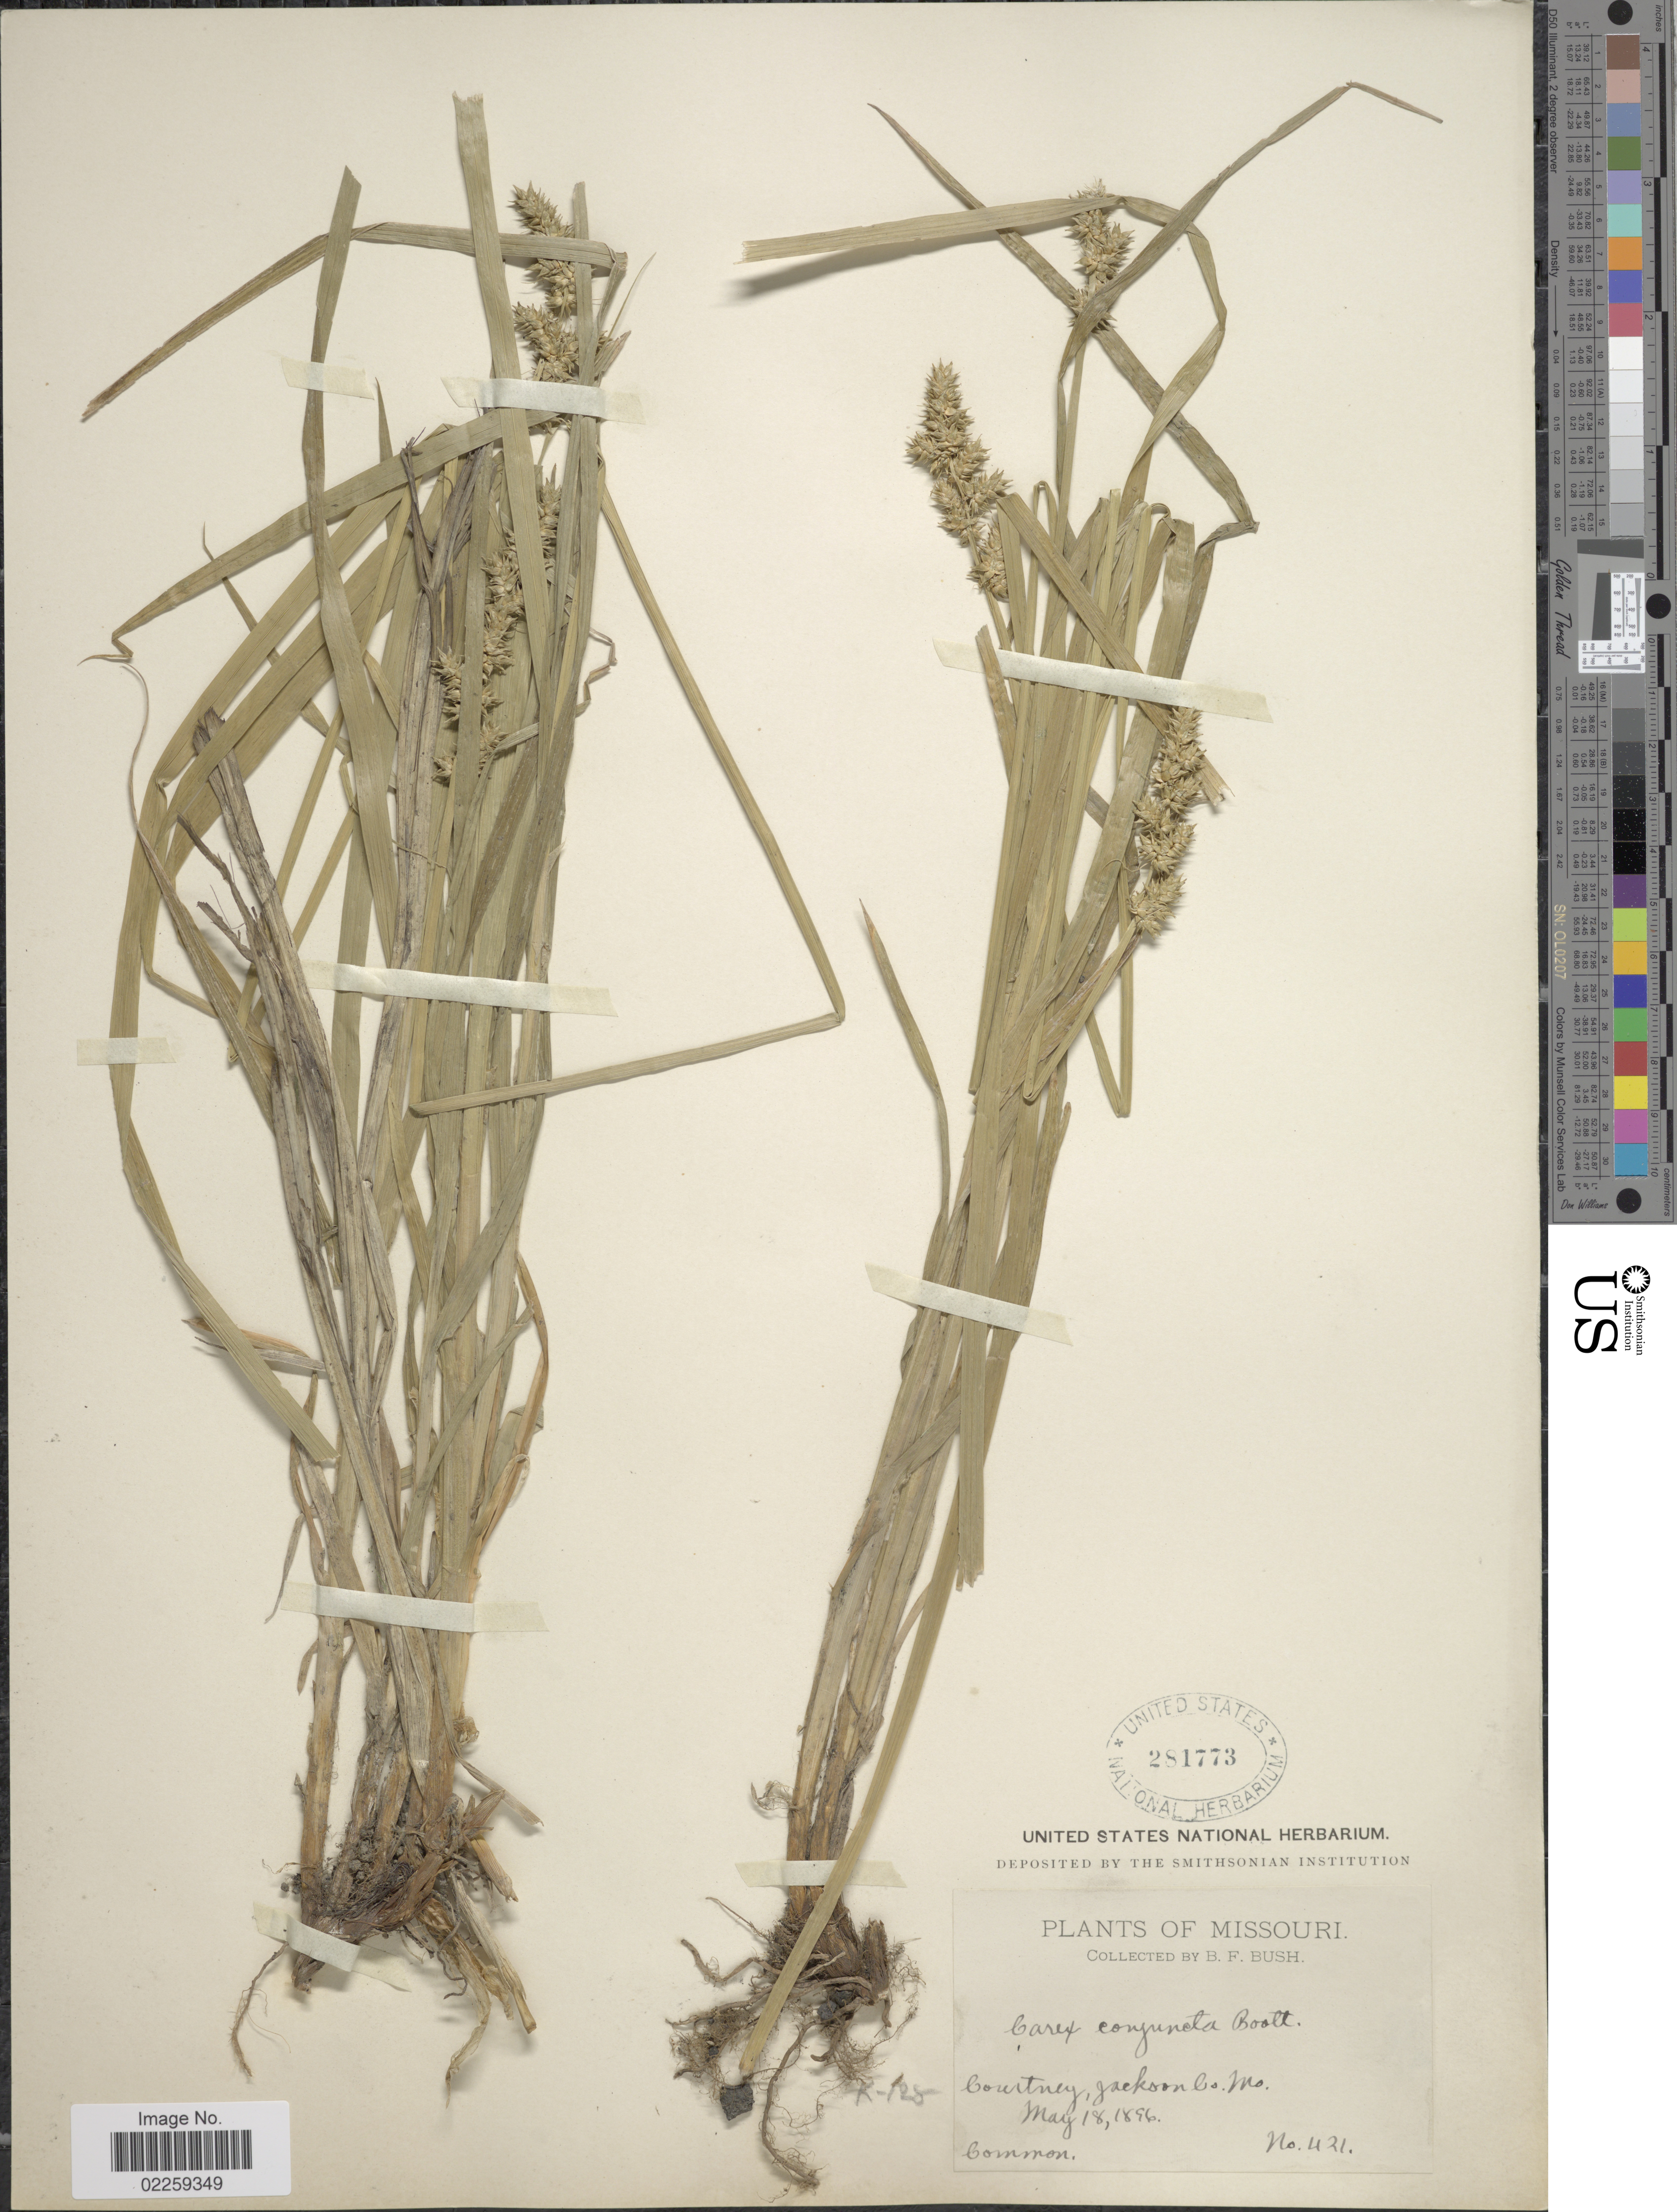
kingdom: Plantae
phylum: Tracheophyta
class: Liliopsida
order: Poales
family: Cyperaceae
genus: Carex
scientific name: Carex conjuncta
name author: Boott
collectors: B. F. Bush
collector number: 421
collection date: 1896-05-18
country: United States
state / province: Missouri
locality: Courtney, Jackson Co.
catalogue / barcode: US 281773